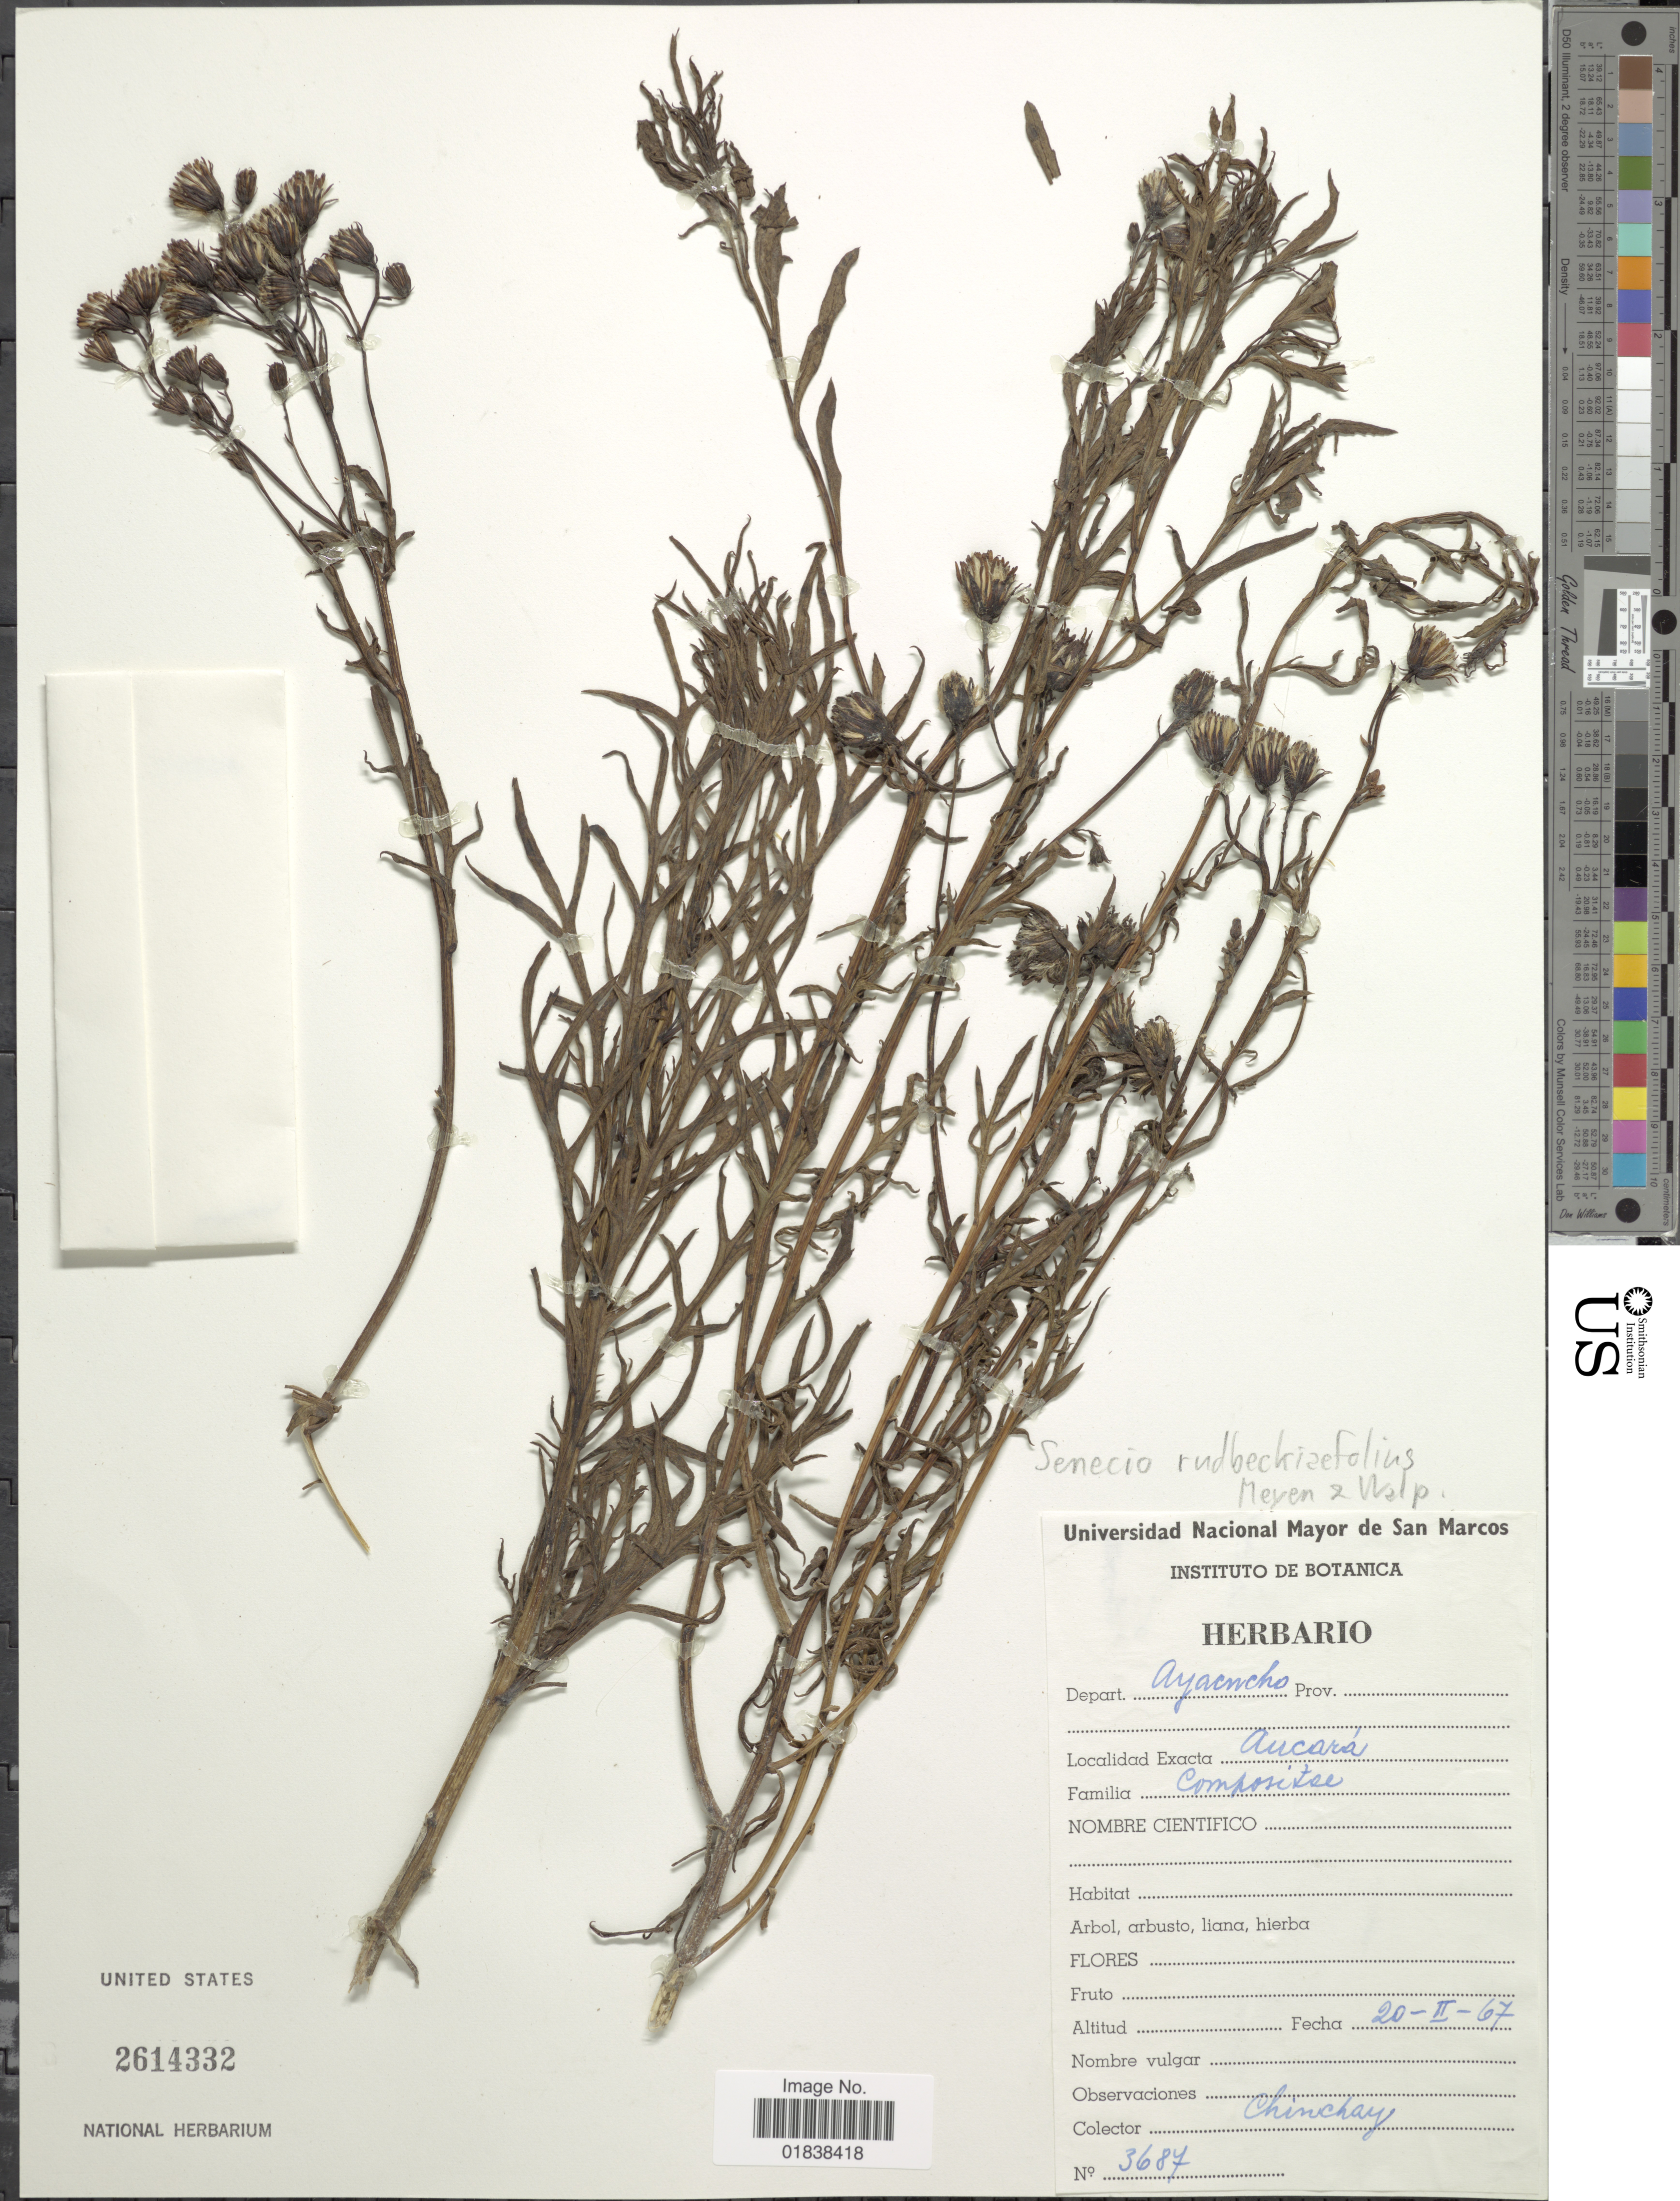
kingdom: Plantae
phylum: Tracheophyta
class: Magnoliopsida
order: Asterales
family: Asteraceae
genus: Senecio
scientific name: Senecio rudbeckiifolius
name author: Meyen & Walp.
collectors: J. Chinchay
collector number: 3687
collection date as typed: Transcribed d/m/y: 20/2/67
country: Peru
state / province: Ayacucho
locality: Aucara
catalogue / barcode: US 2614332